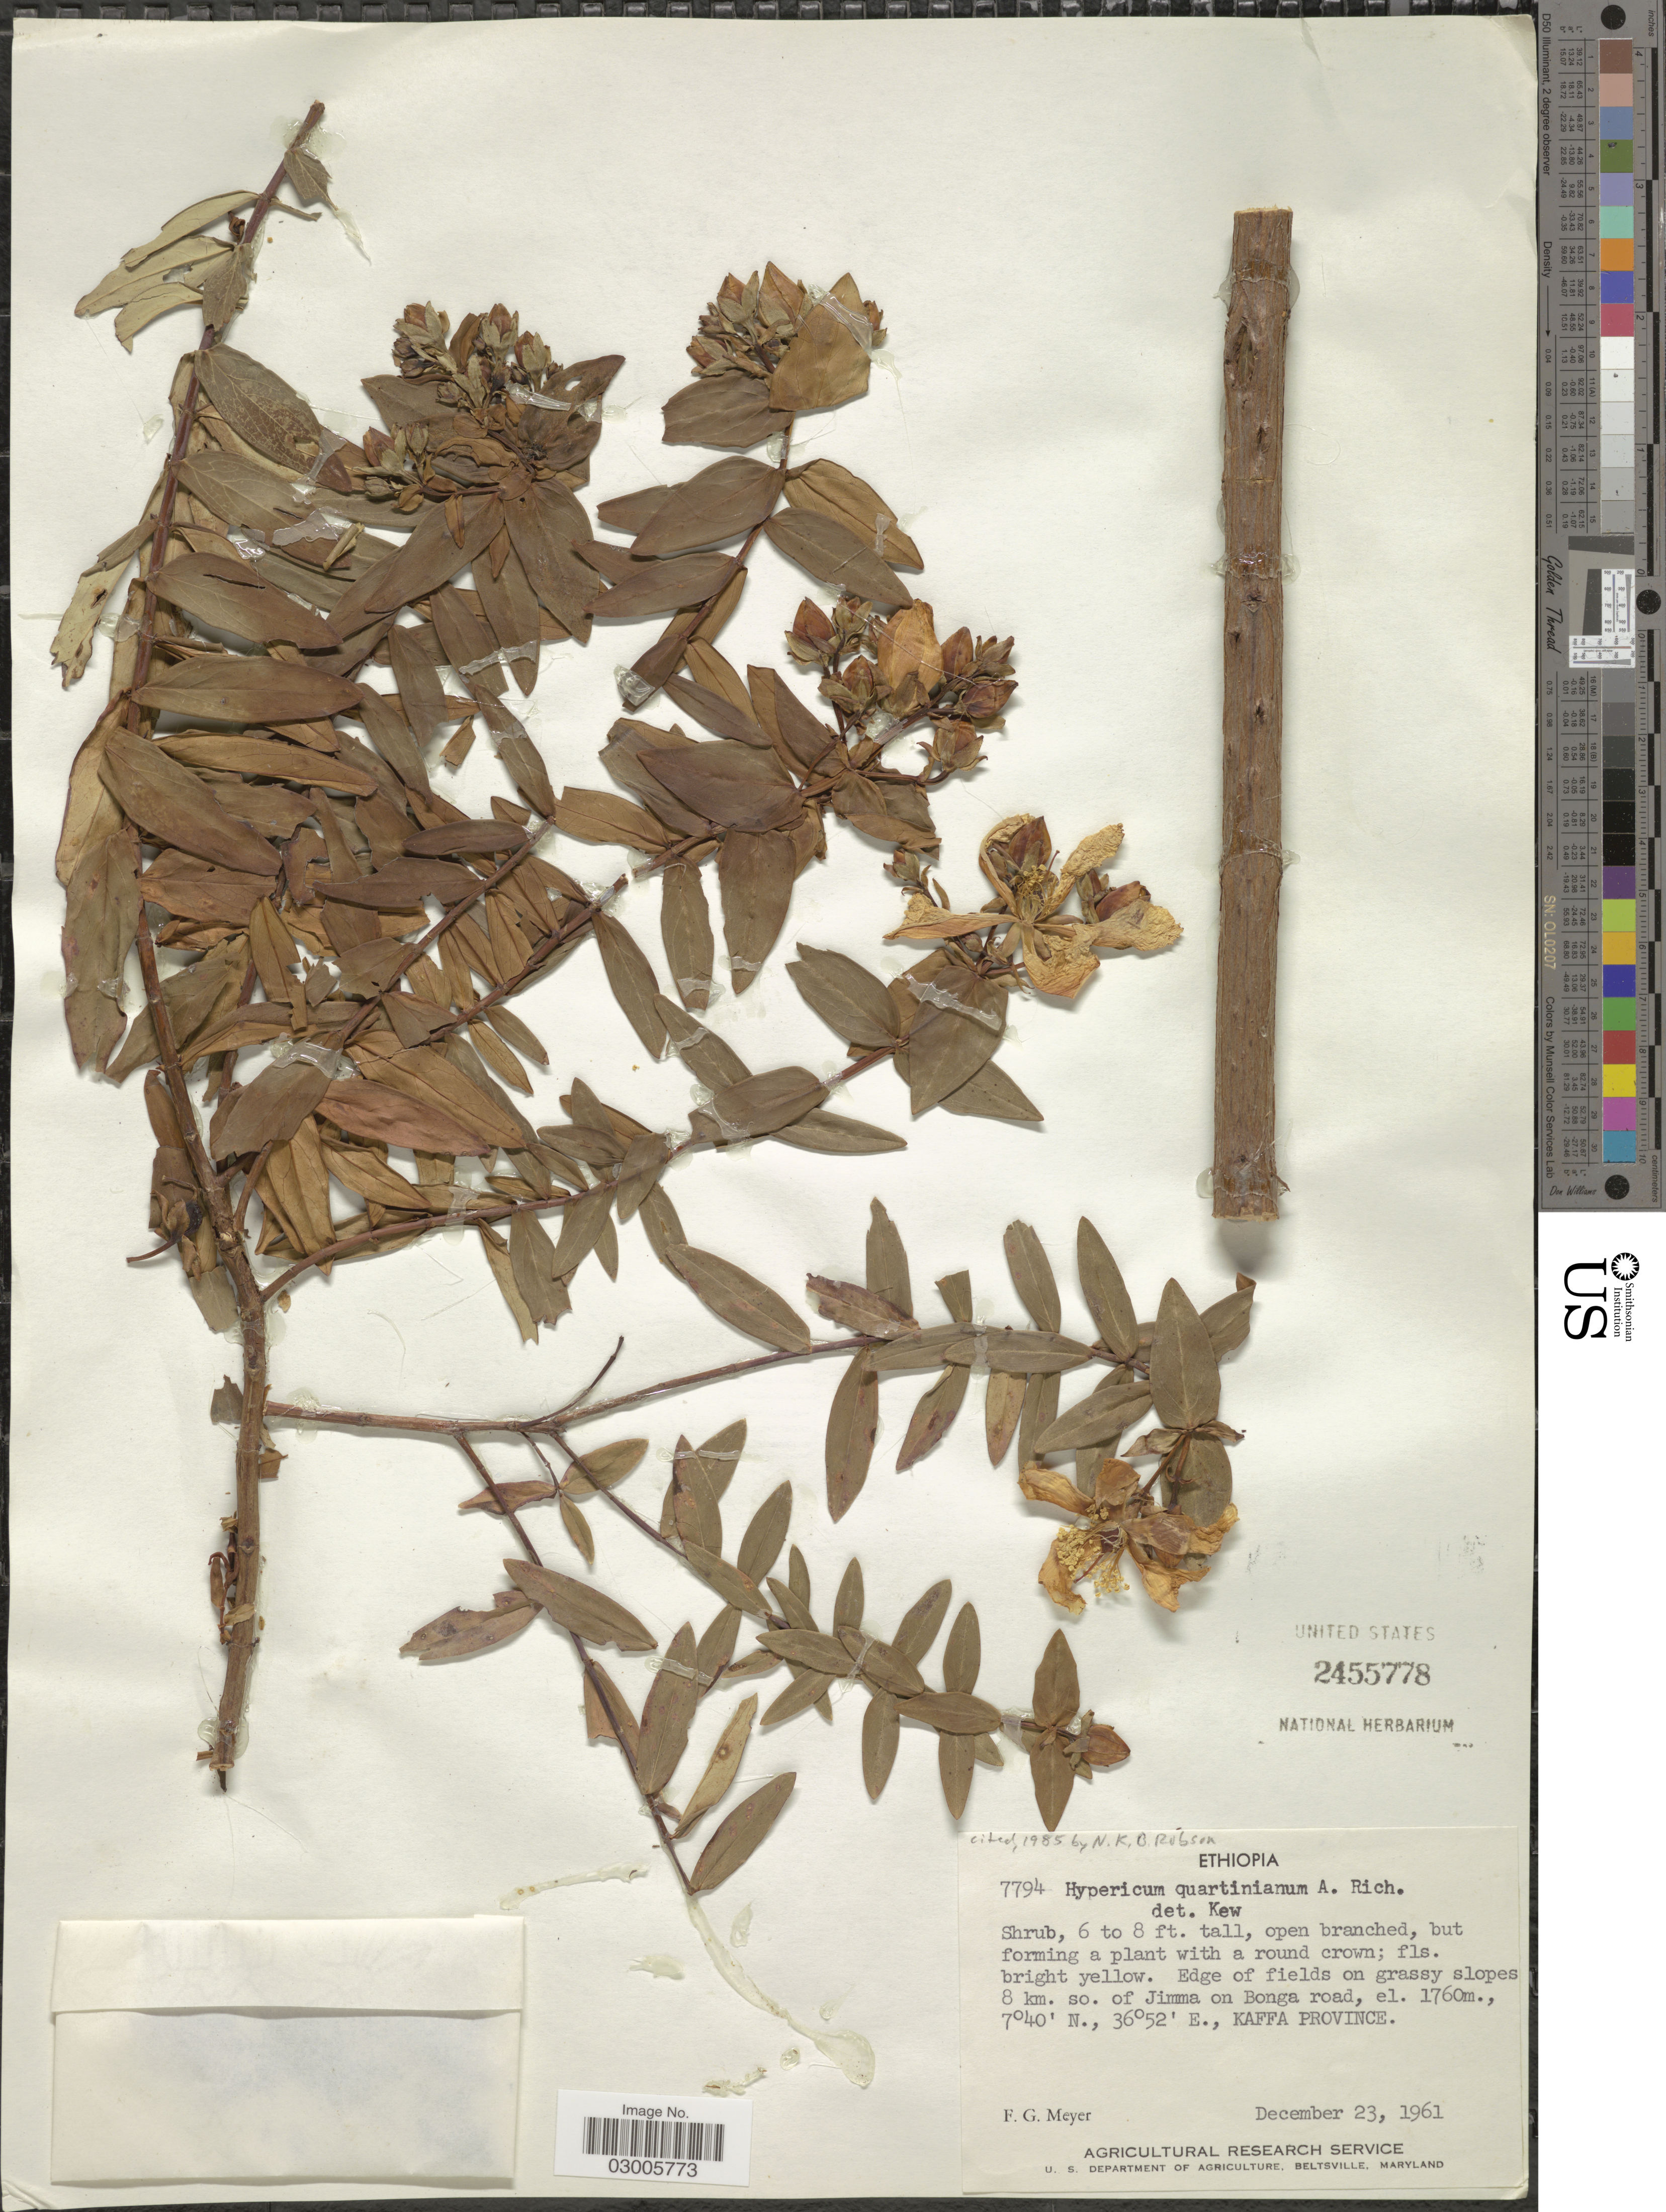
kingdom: Plantae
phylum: Tracheophyta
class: Magnoliopsida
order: Malpighiales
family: Hypericaceae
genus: Hypericum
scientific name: Hypericum quartinianum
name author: A. Rich.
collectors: F. G. Meyer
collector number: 7794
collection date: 1961-12-23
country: Ethiopia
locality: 8 km. so. of Jimma on Bonga road, Kaffa Province.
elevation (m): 1760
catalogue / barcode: US 2455778